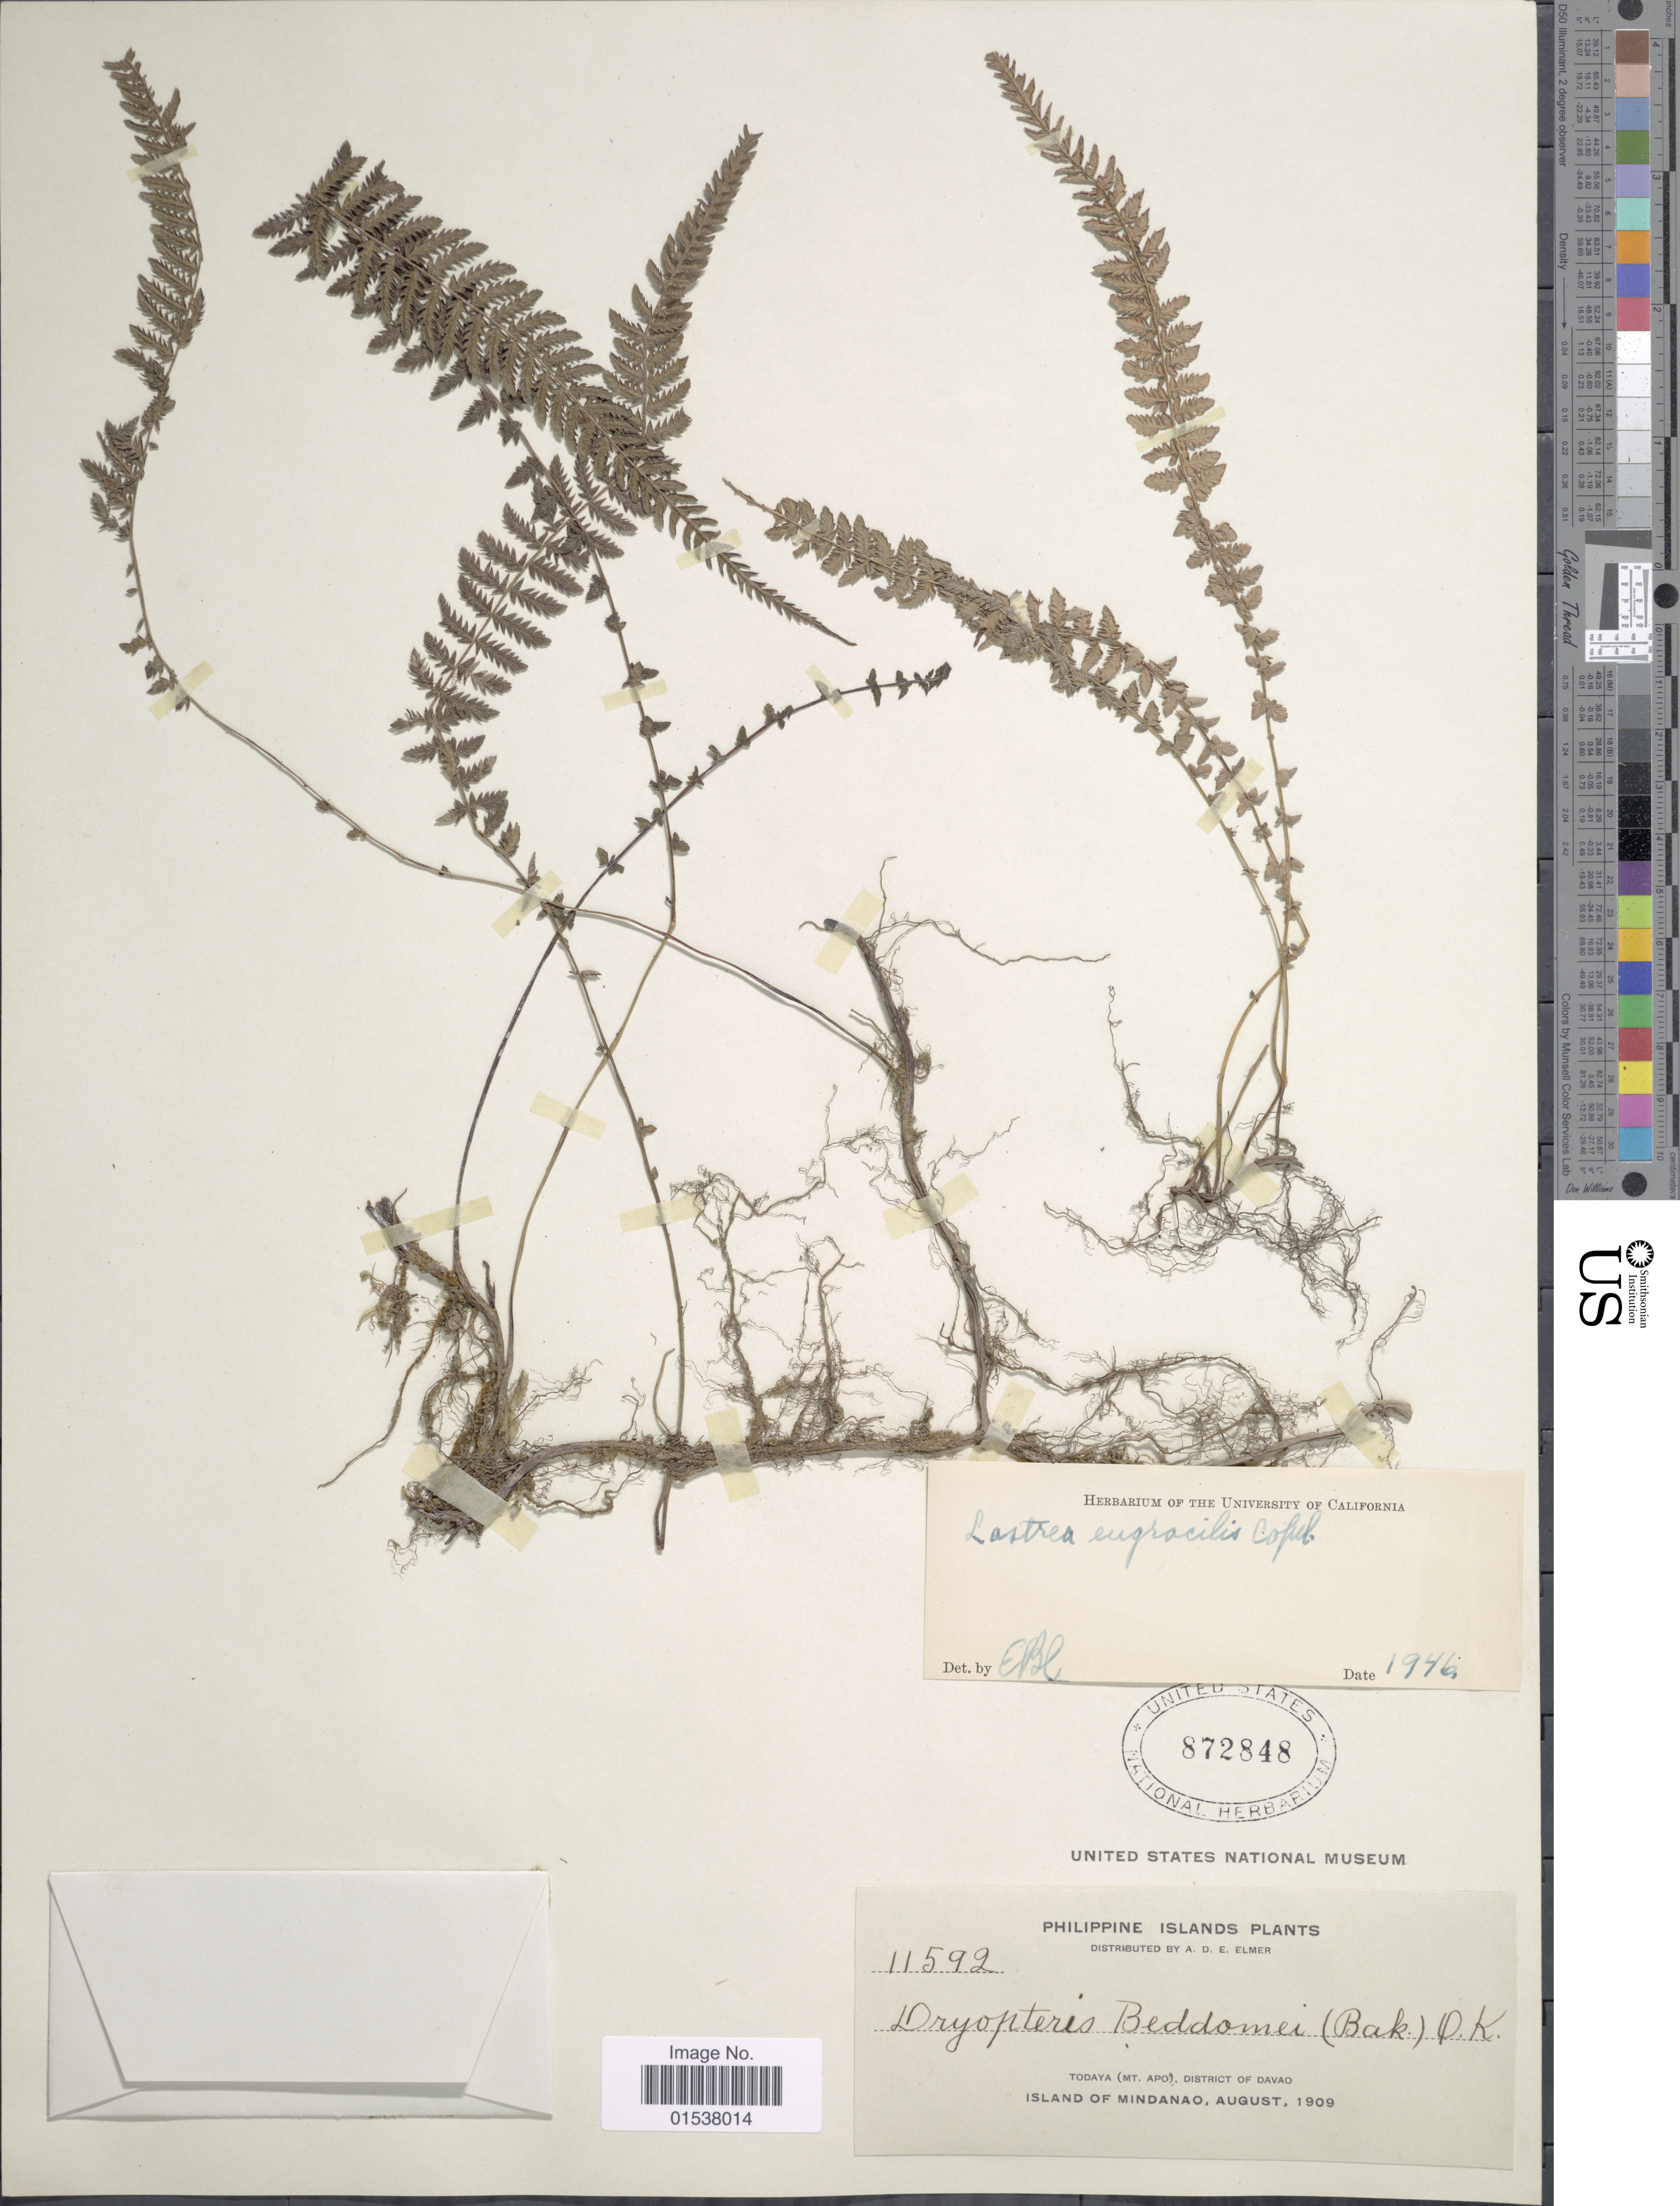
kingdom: Plantae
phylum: Tracheophyta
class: Polypodiopsida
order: Polypodiales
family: Thelypteridaceae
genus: Parathelypteris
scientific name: Parathelypteris beddomei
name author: (Baker) Ching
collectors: A. D. E. Elmer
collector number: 11592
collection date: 1909-08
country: Philippines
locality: Philippine Islands, Todaya (Mt. Apo), District of Davao, Island of Mindanao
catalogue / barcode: US 872848